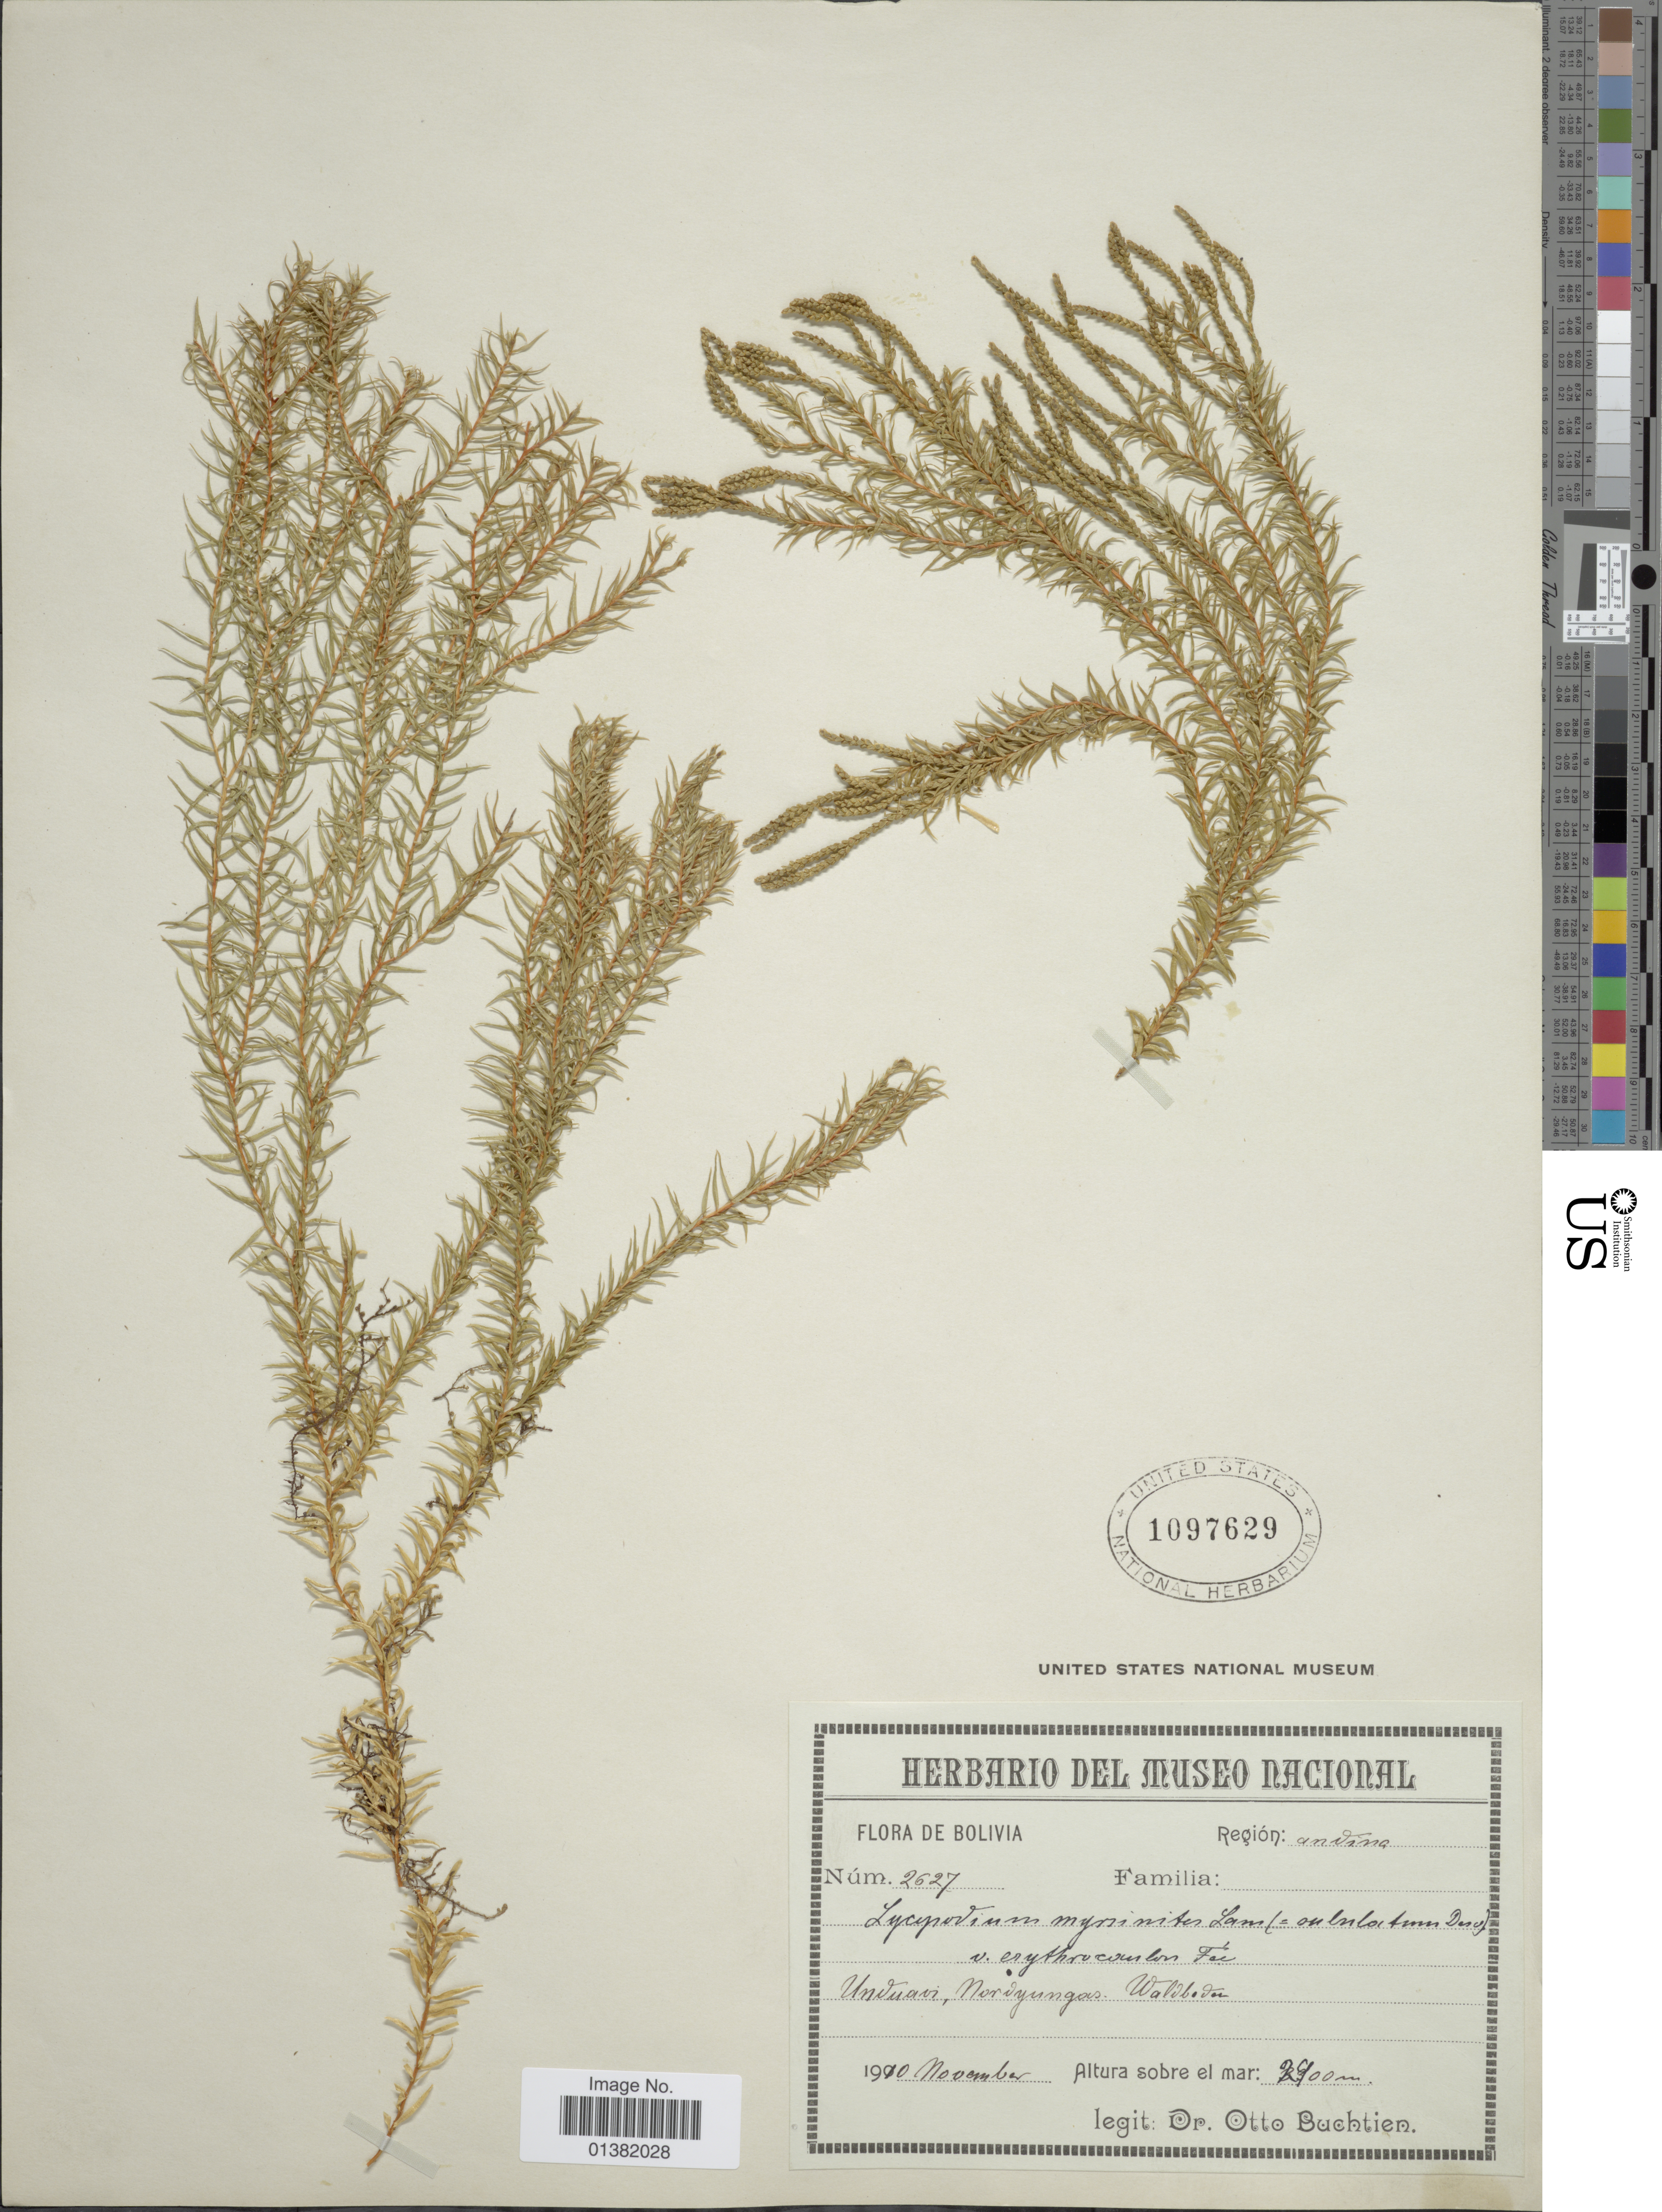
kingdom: Plantae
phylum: Tracheophyta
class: Lycopodiopsida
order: Lycopodiales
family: Lycopodiaceae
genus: Phlegmariurus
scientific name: Phlegmariurus erythrocaulos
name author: (Fée) B. Øllg.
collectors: O. Buchtien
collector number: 2627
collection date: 1910-11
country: Bolivia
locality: Andina, Unduavi, Nordyungas.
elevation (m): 2900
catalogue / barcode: US 1097629